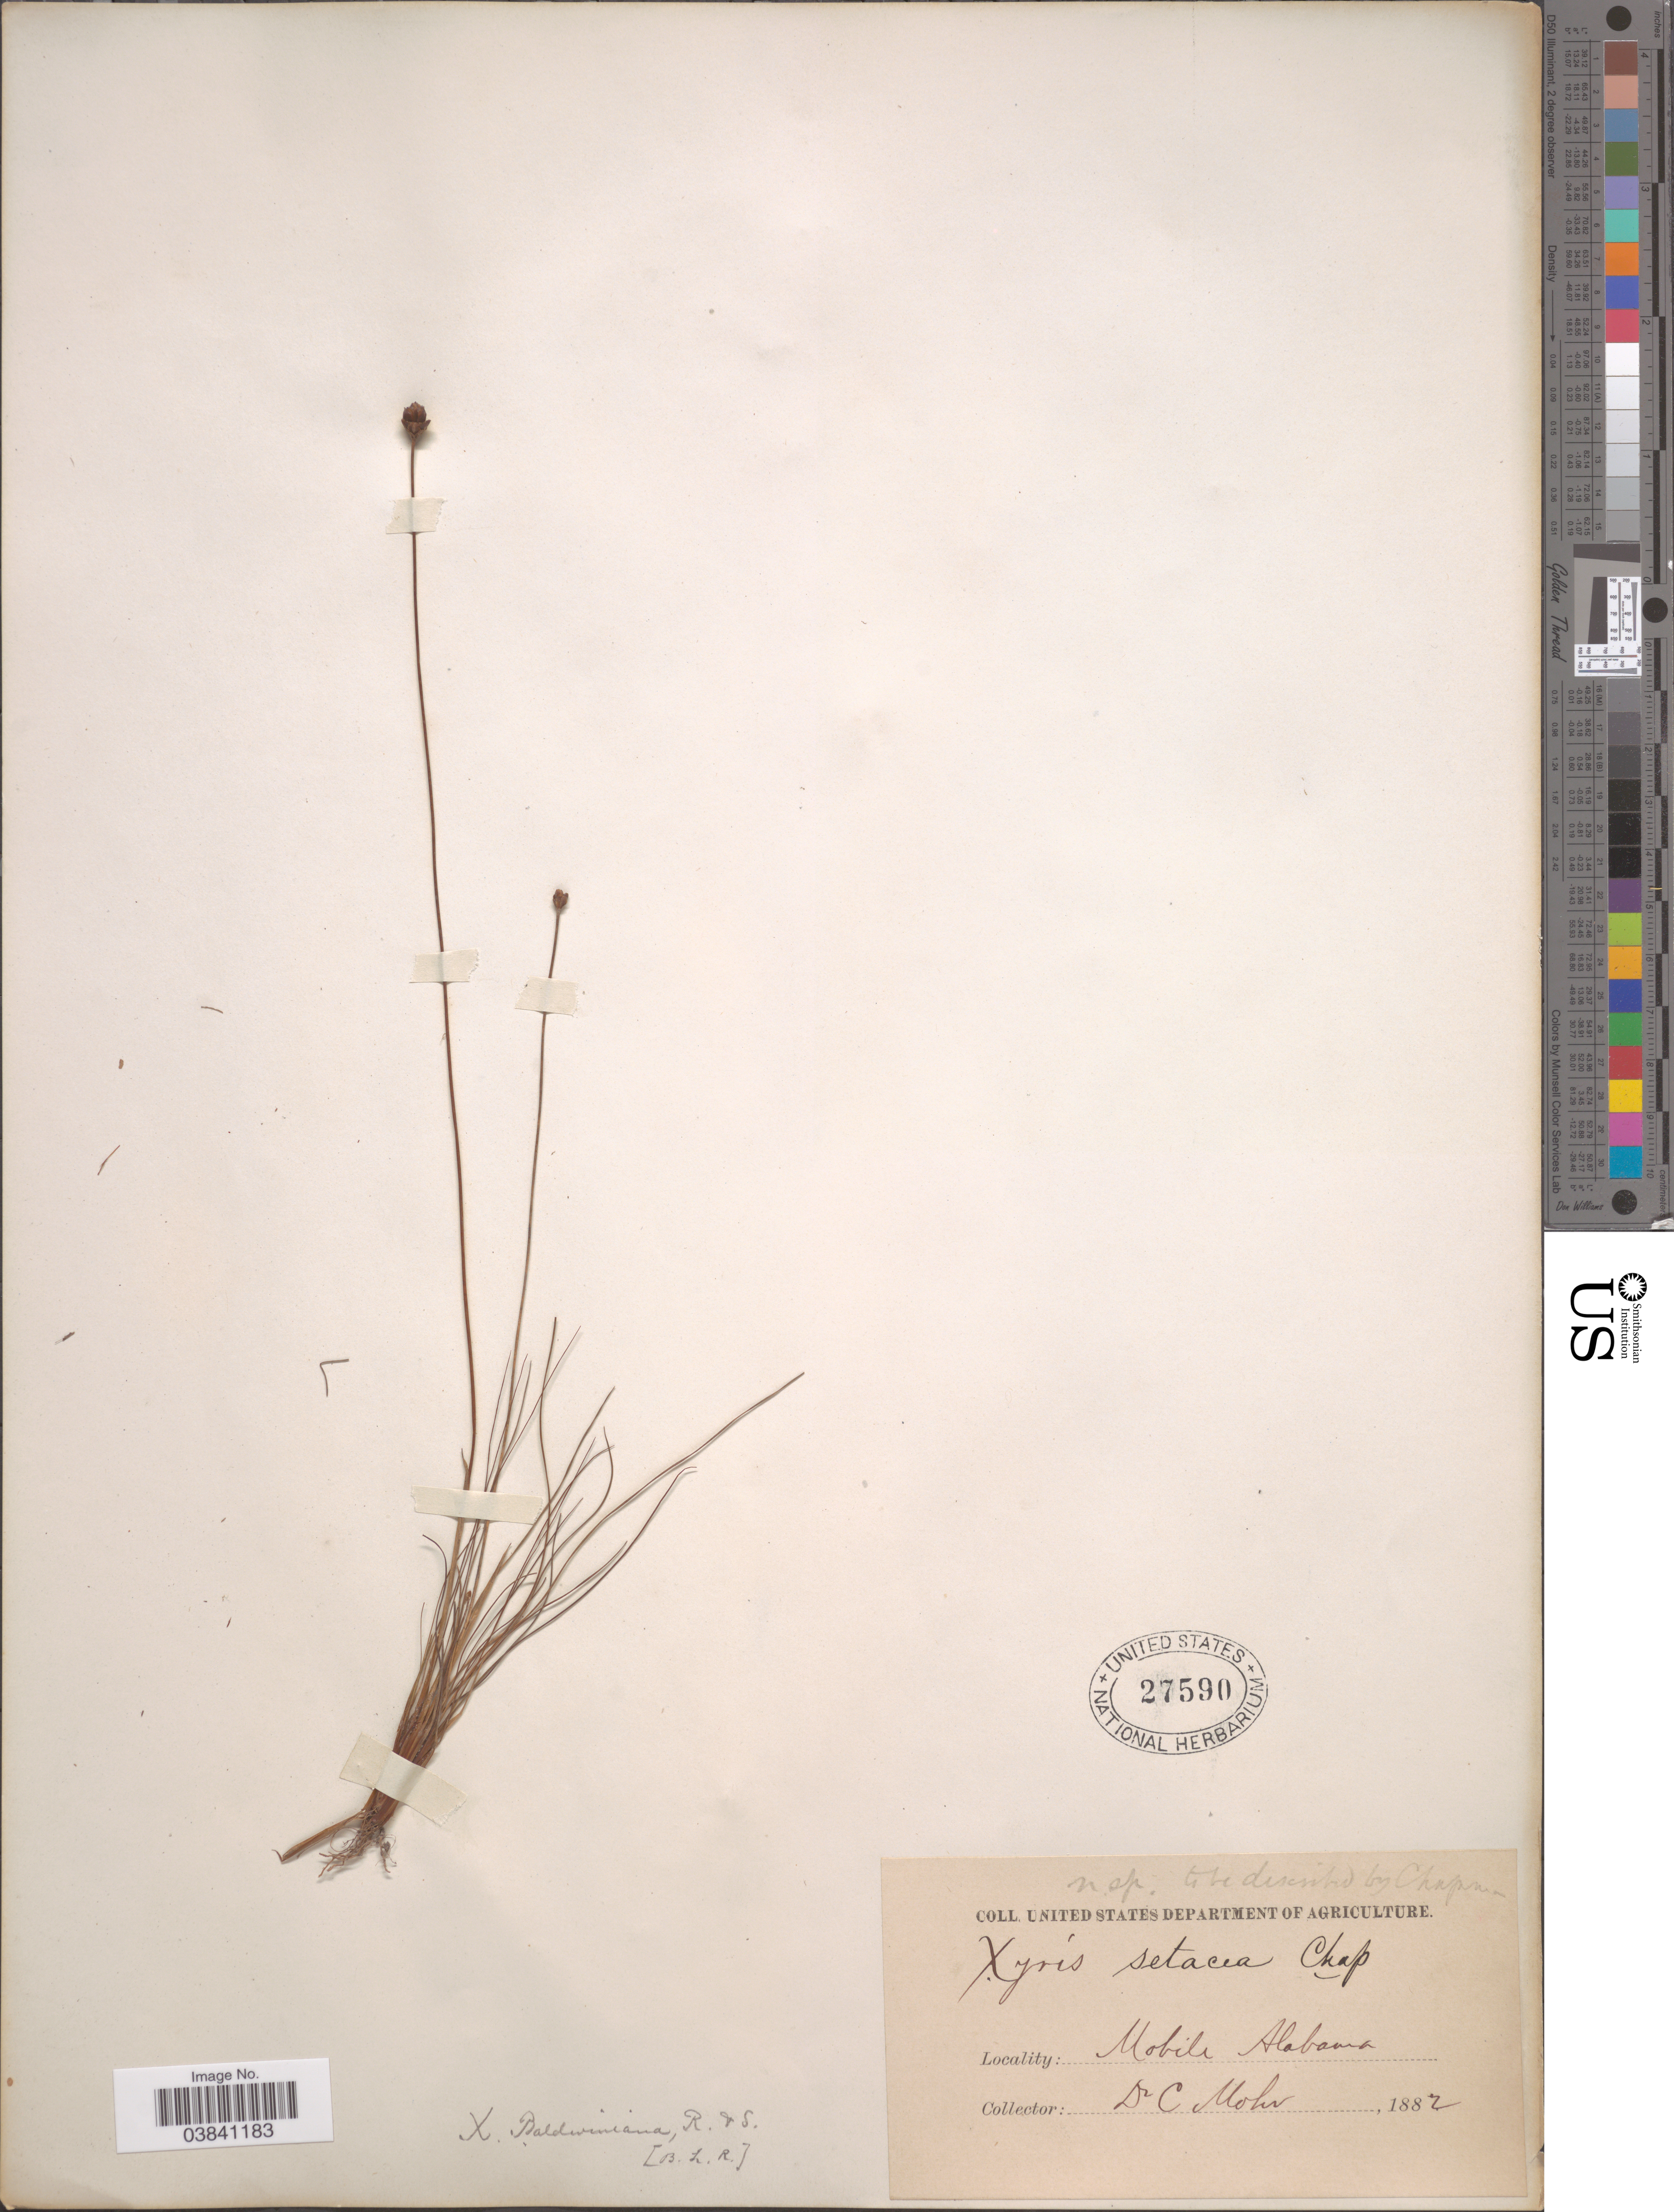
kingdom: Plantae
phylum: Tracheophyta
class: Liliopsida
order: Poales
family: Xyridaceae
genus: Xyris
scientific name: Xyris baldwiniana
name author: Schult.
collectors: C. T. Mohr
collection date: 1882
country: United States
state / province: Alabama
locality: Mobile.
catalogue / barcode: US 27590